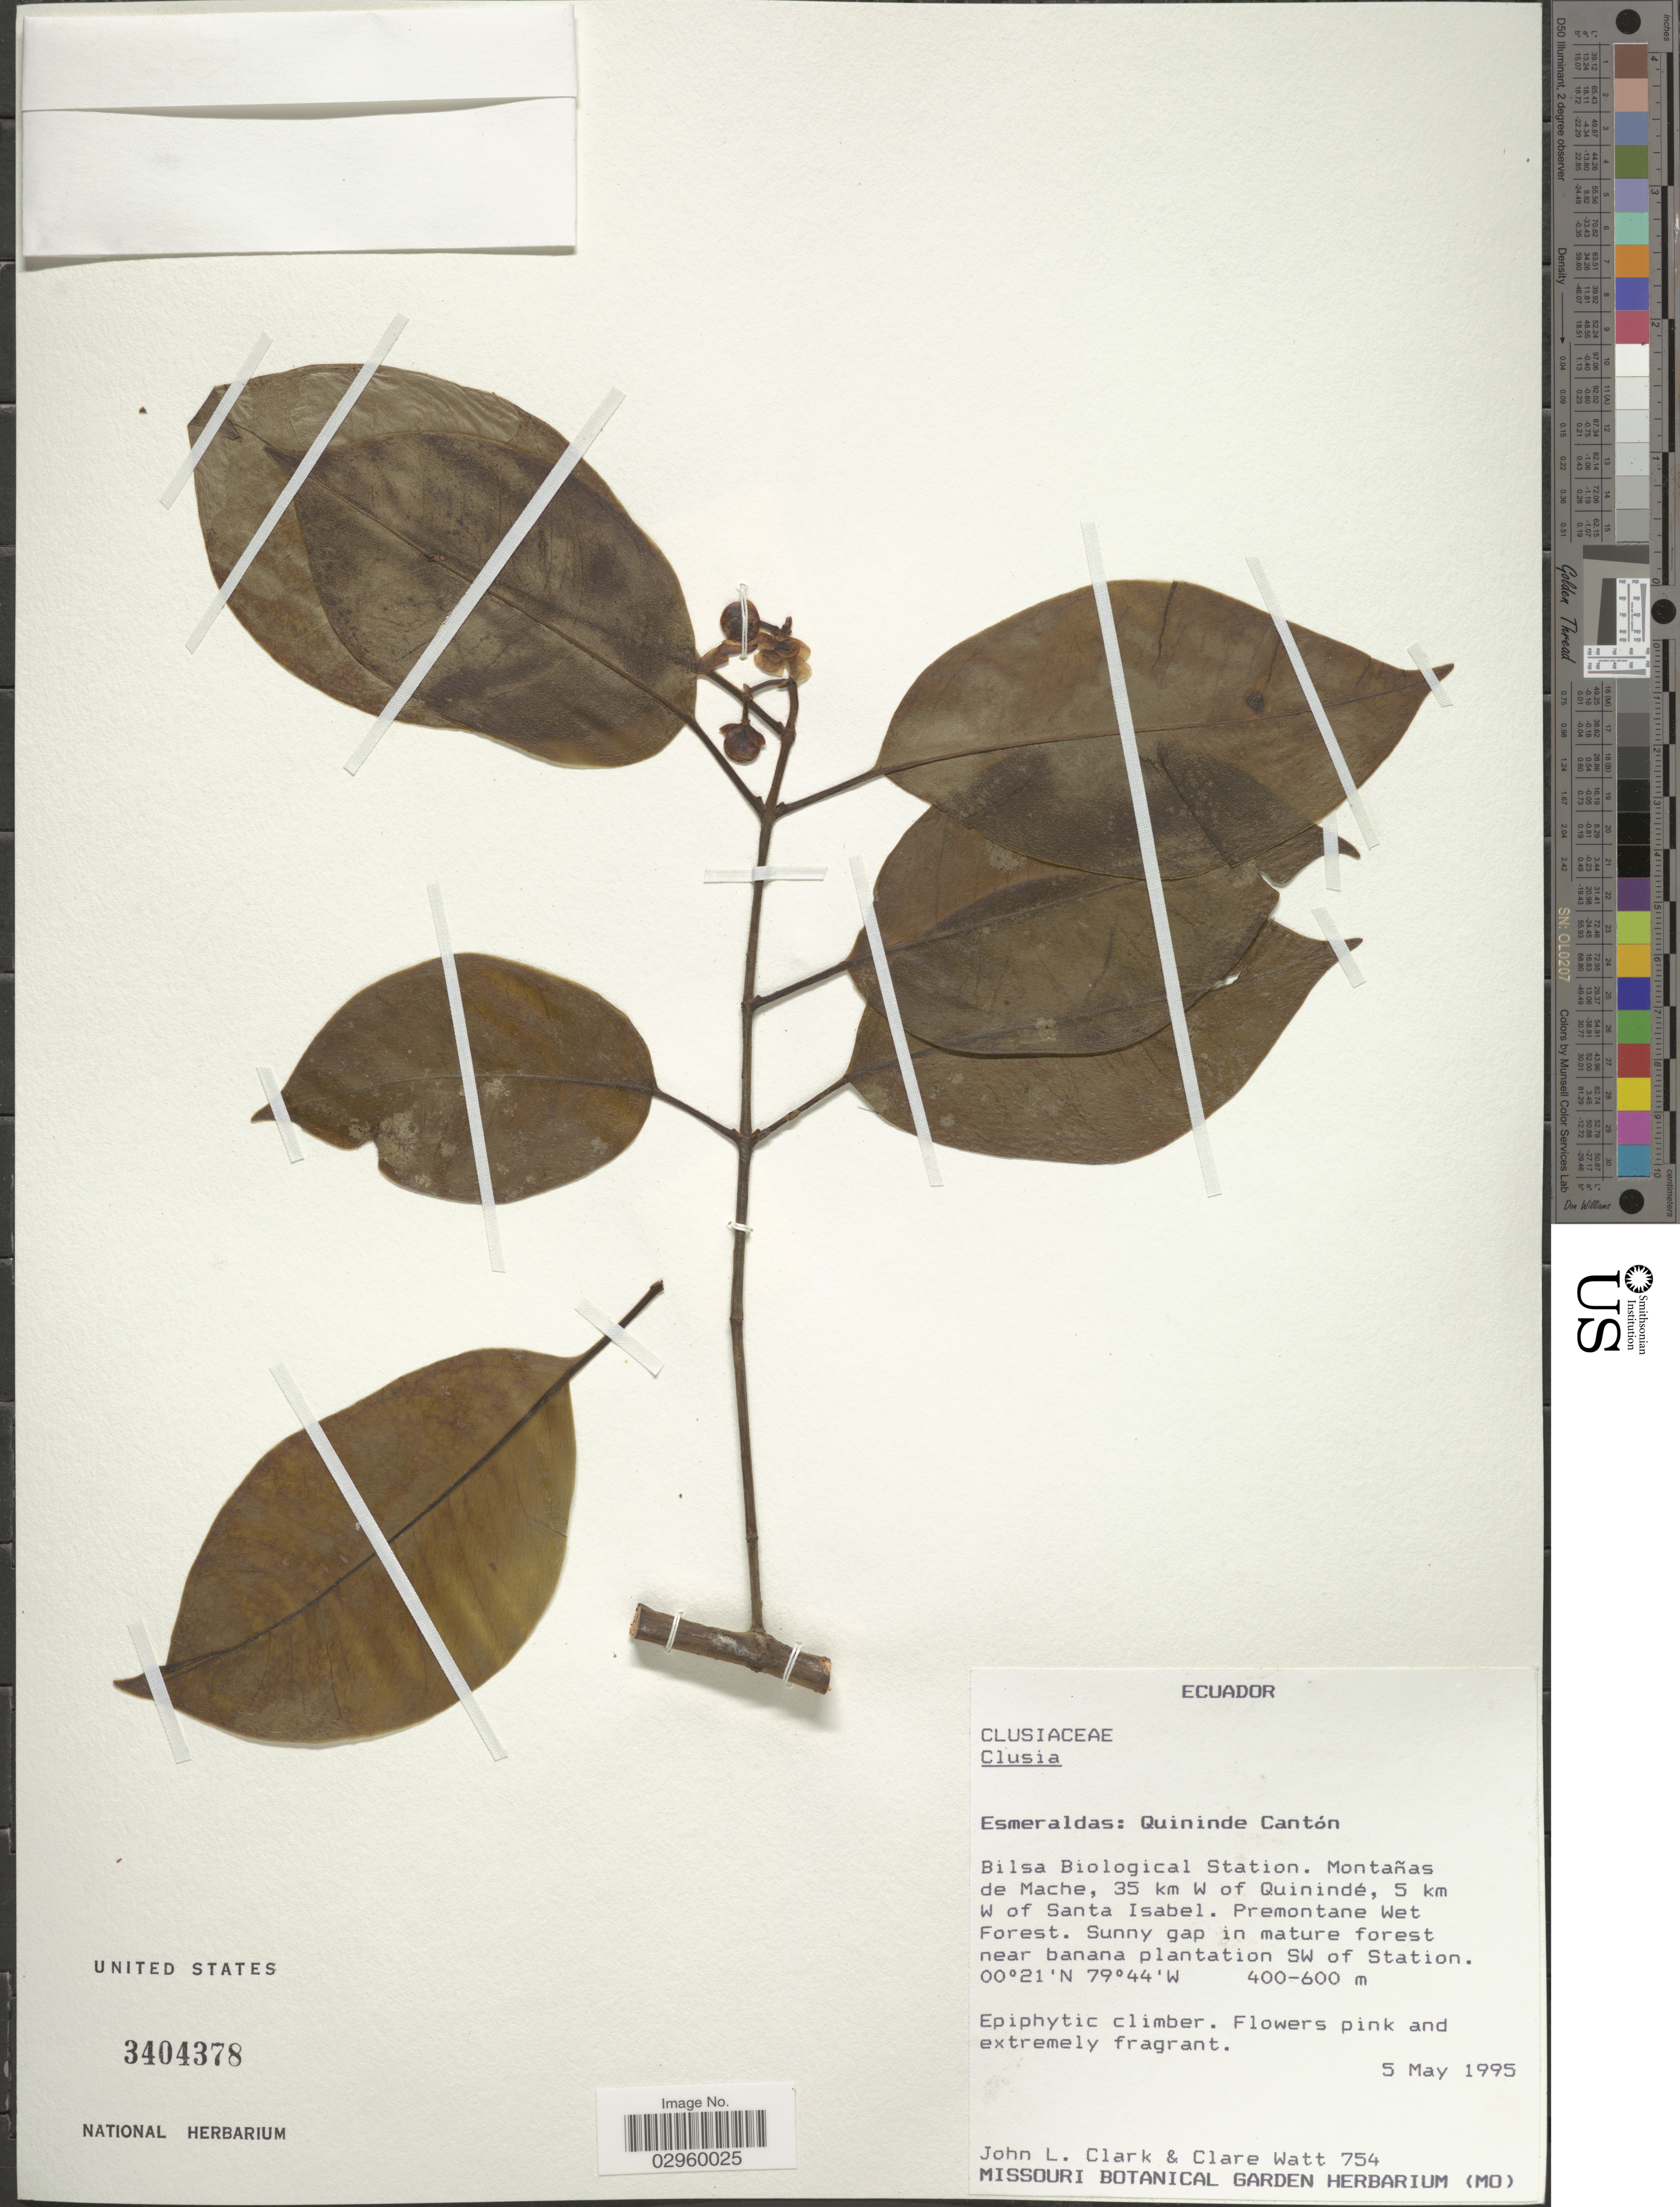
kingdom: Plantae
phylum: Tracheophyta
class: Magnoliopsida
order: Malpighiales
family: Clusiaceae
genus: Clusia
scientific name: Clusia sp.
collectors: J. L. Clark & C. Watt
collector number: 754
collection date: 1995-05-05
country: Ecuador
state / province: Esmeraldas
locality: Quininde Cantón, Bilsa Biological Station, Montañas de Mache, 35 km W of Quinindé, 5 km W of Santa Isabel.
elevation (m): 400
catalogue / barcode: US 3404378